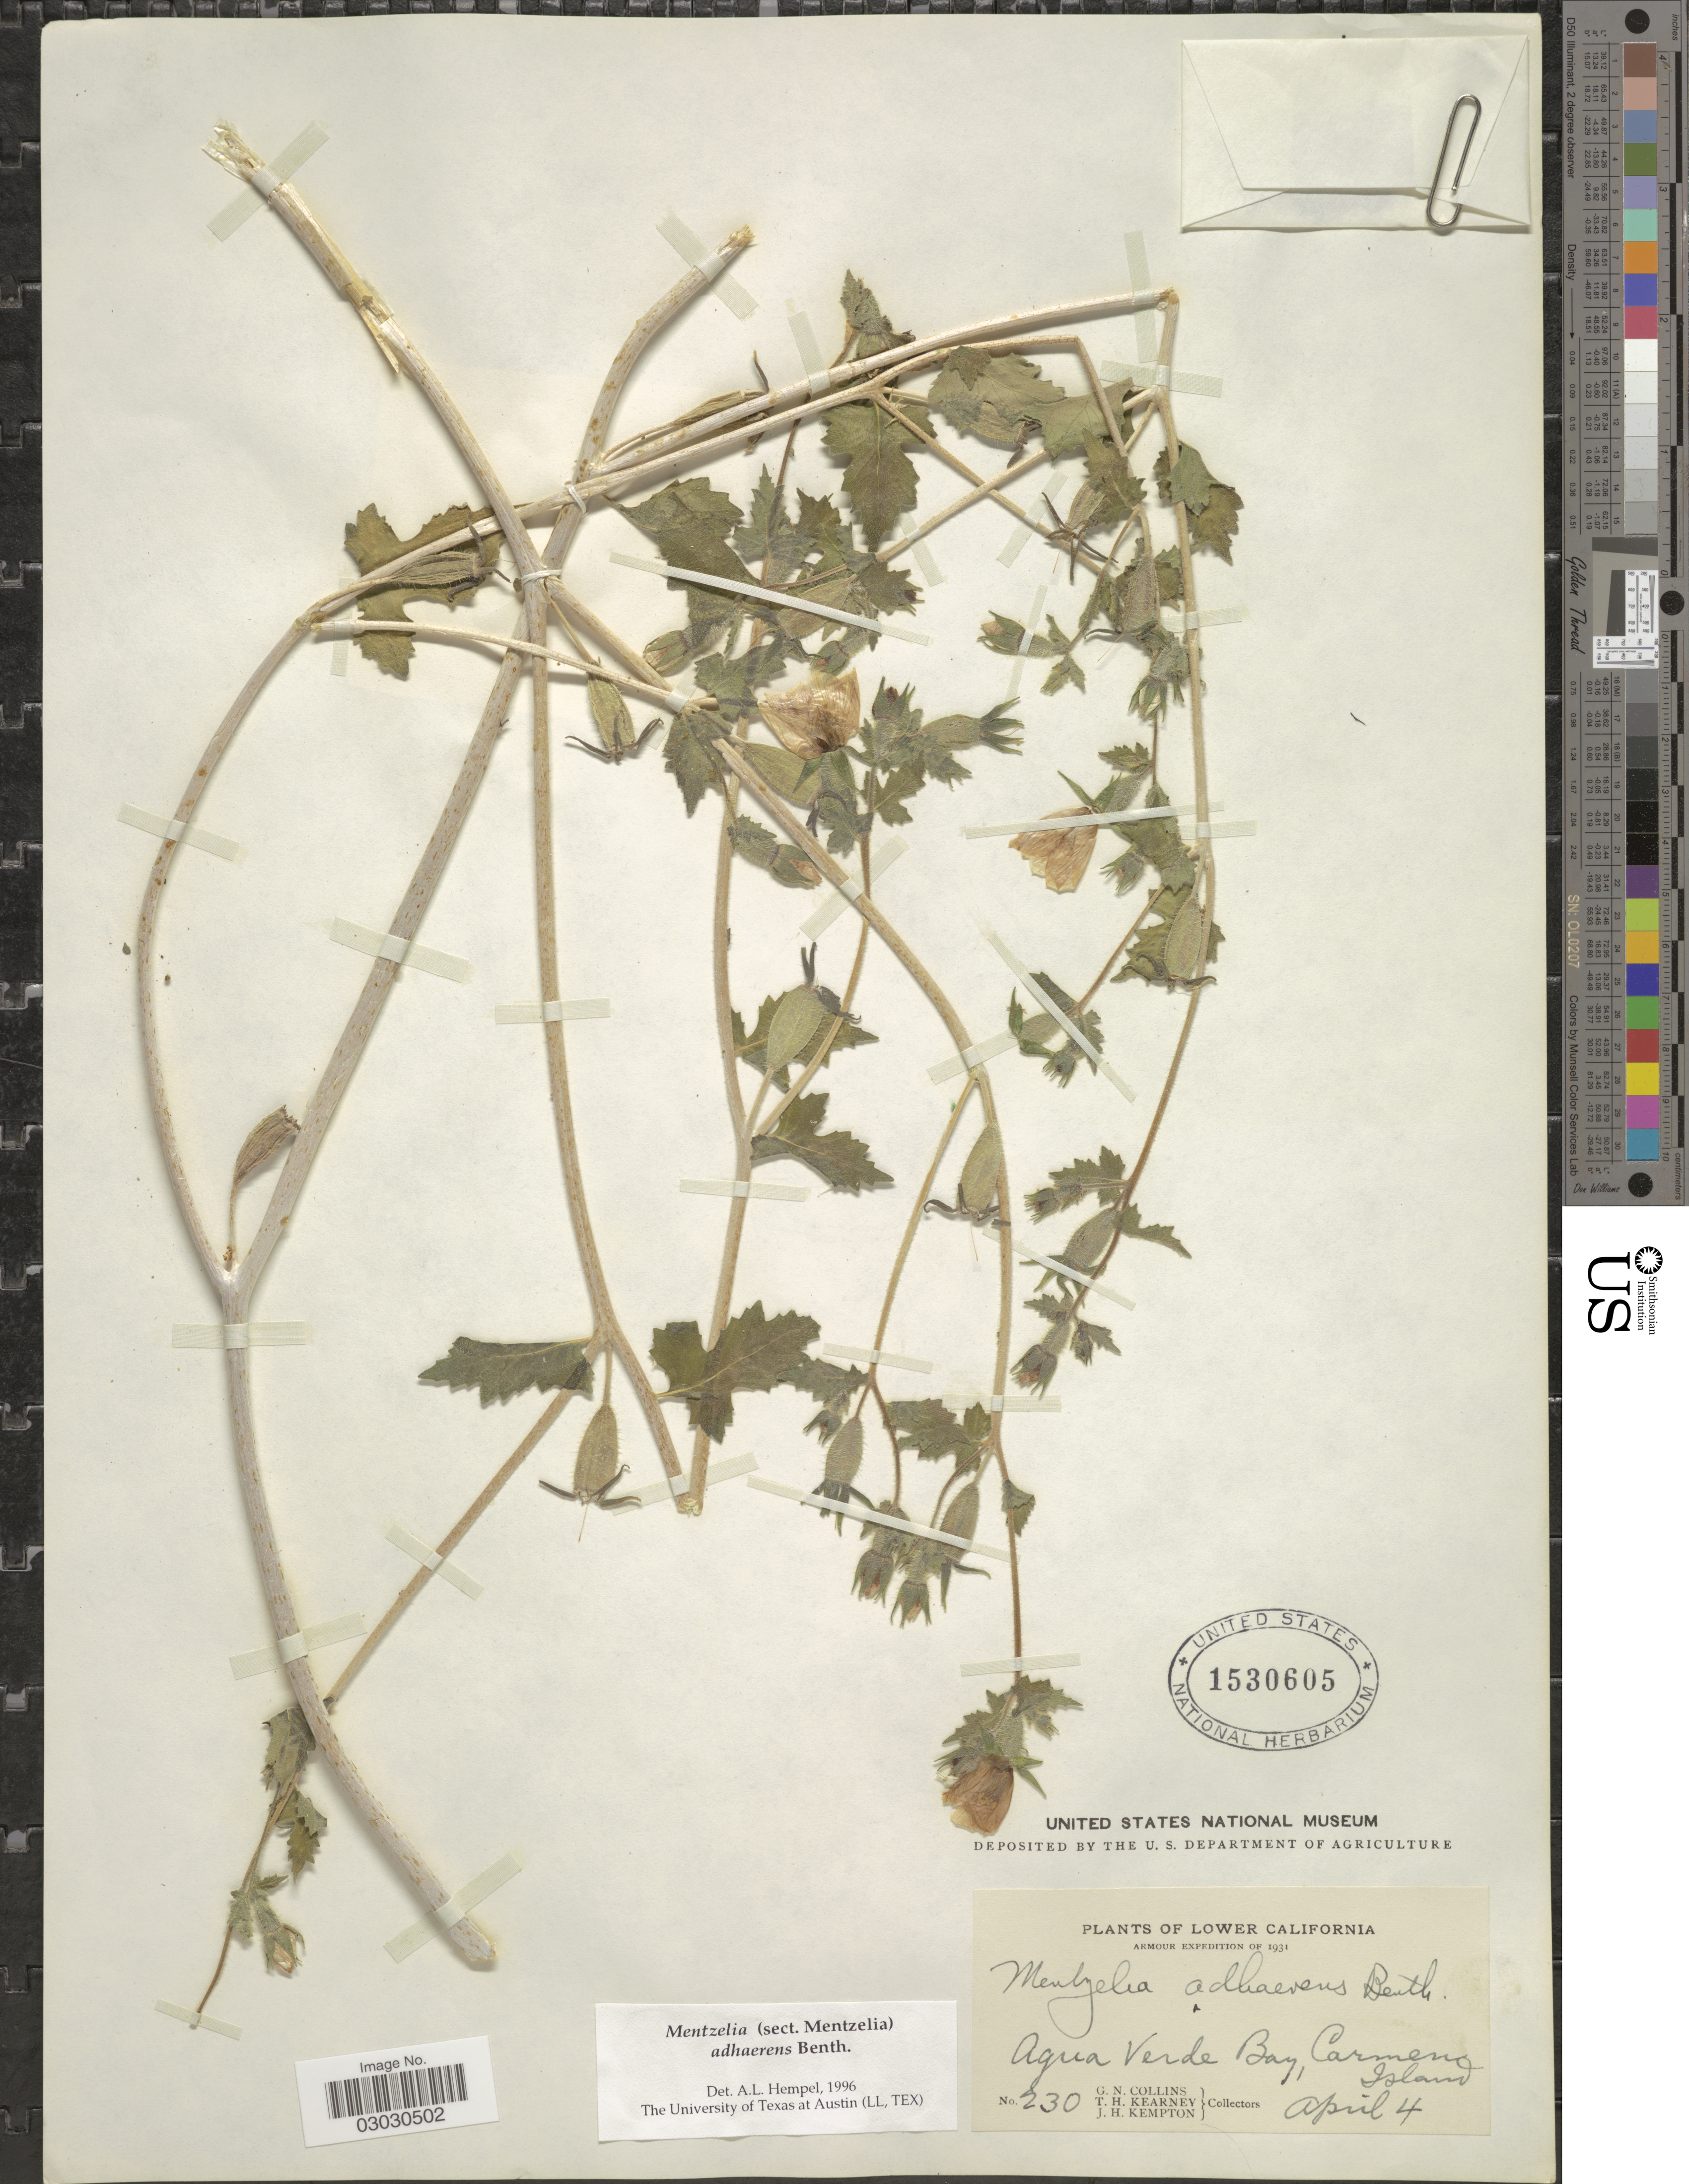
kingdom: Plantae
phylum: Tracheophyta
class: Magnoliopsida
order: Cornales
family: Loasaceae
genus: Mentzelia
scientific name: Mentzelia adhaerens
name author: Benth.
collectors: G. Collins, T. H. Kearney & J. H. Kempton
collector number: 230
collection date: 1931-04-04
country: Mexico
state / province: Baja California Sur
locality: Lower California. Agua Verde Bay, Carmen Island.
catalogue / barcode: US 1530605